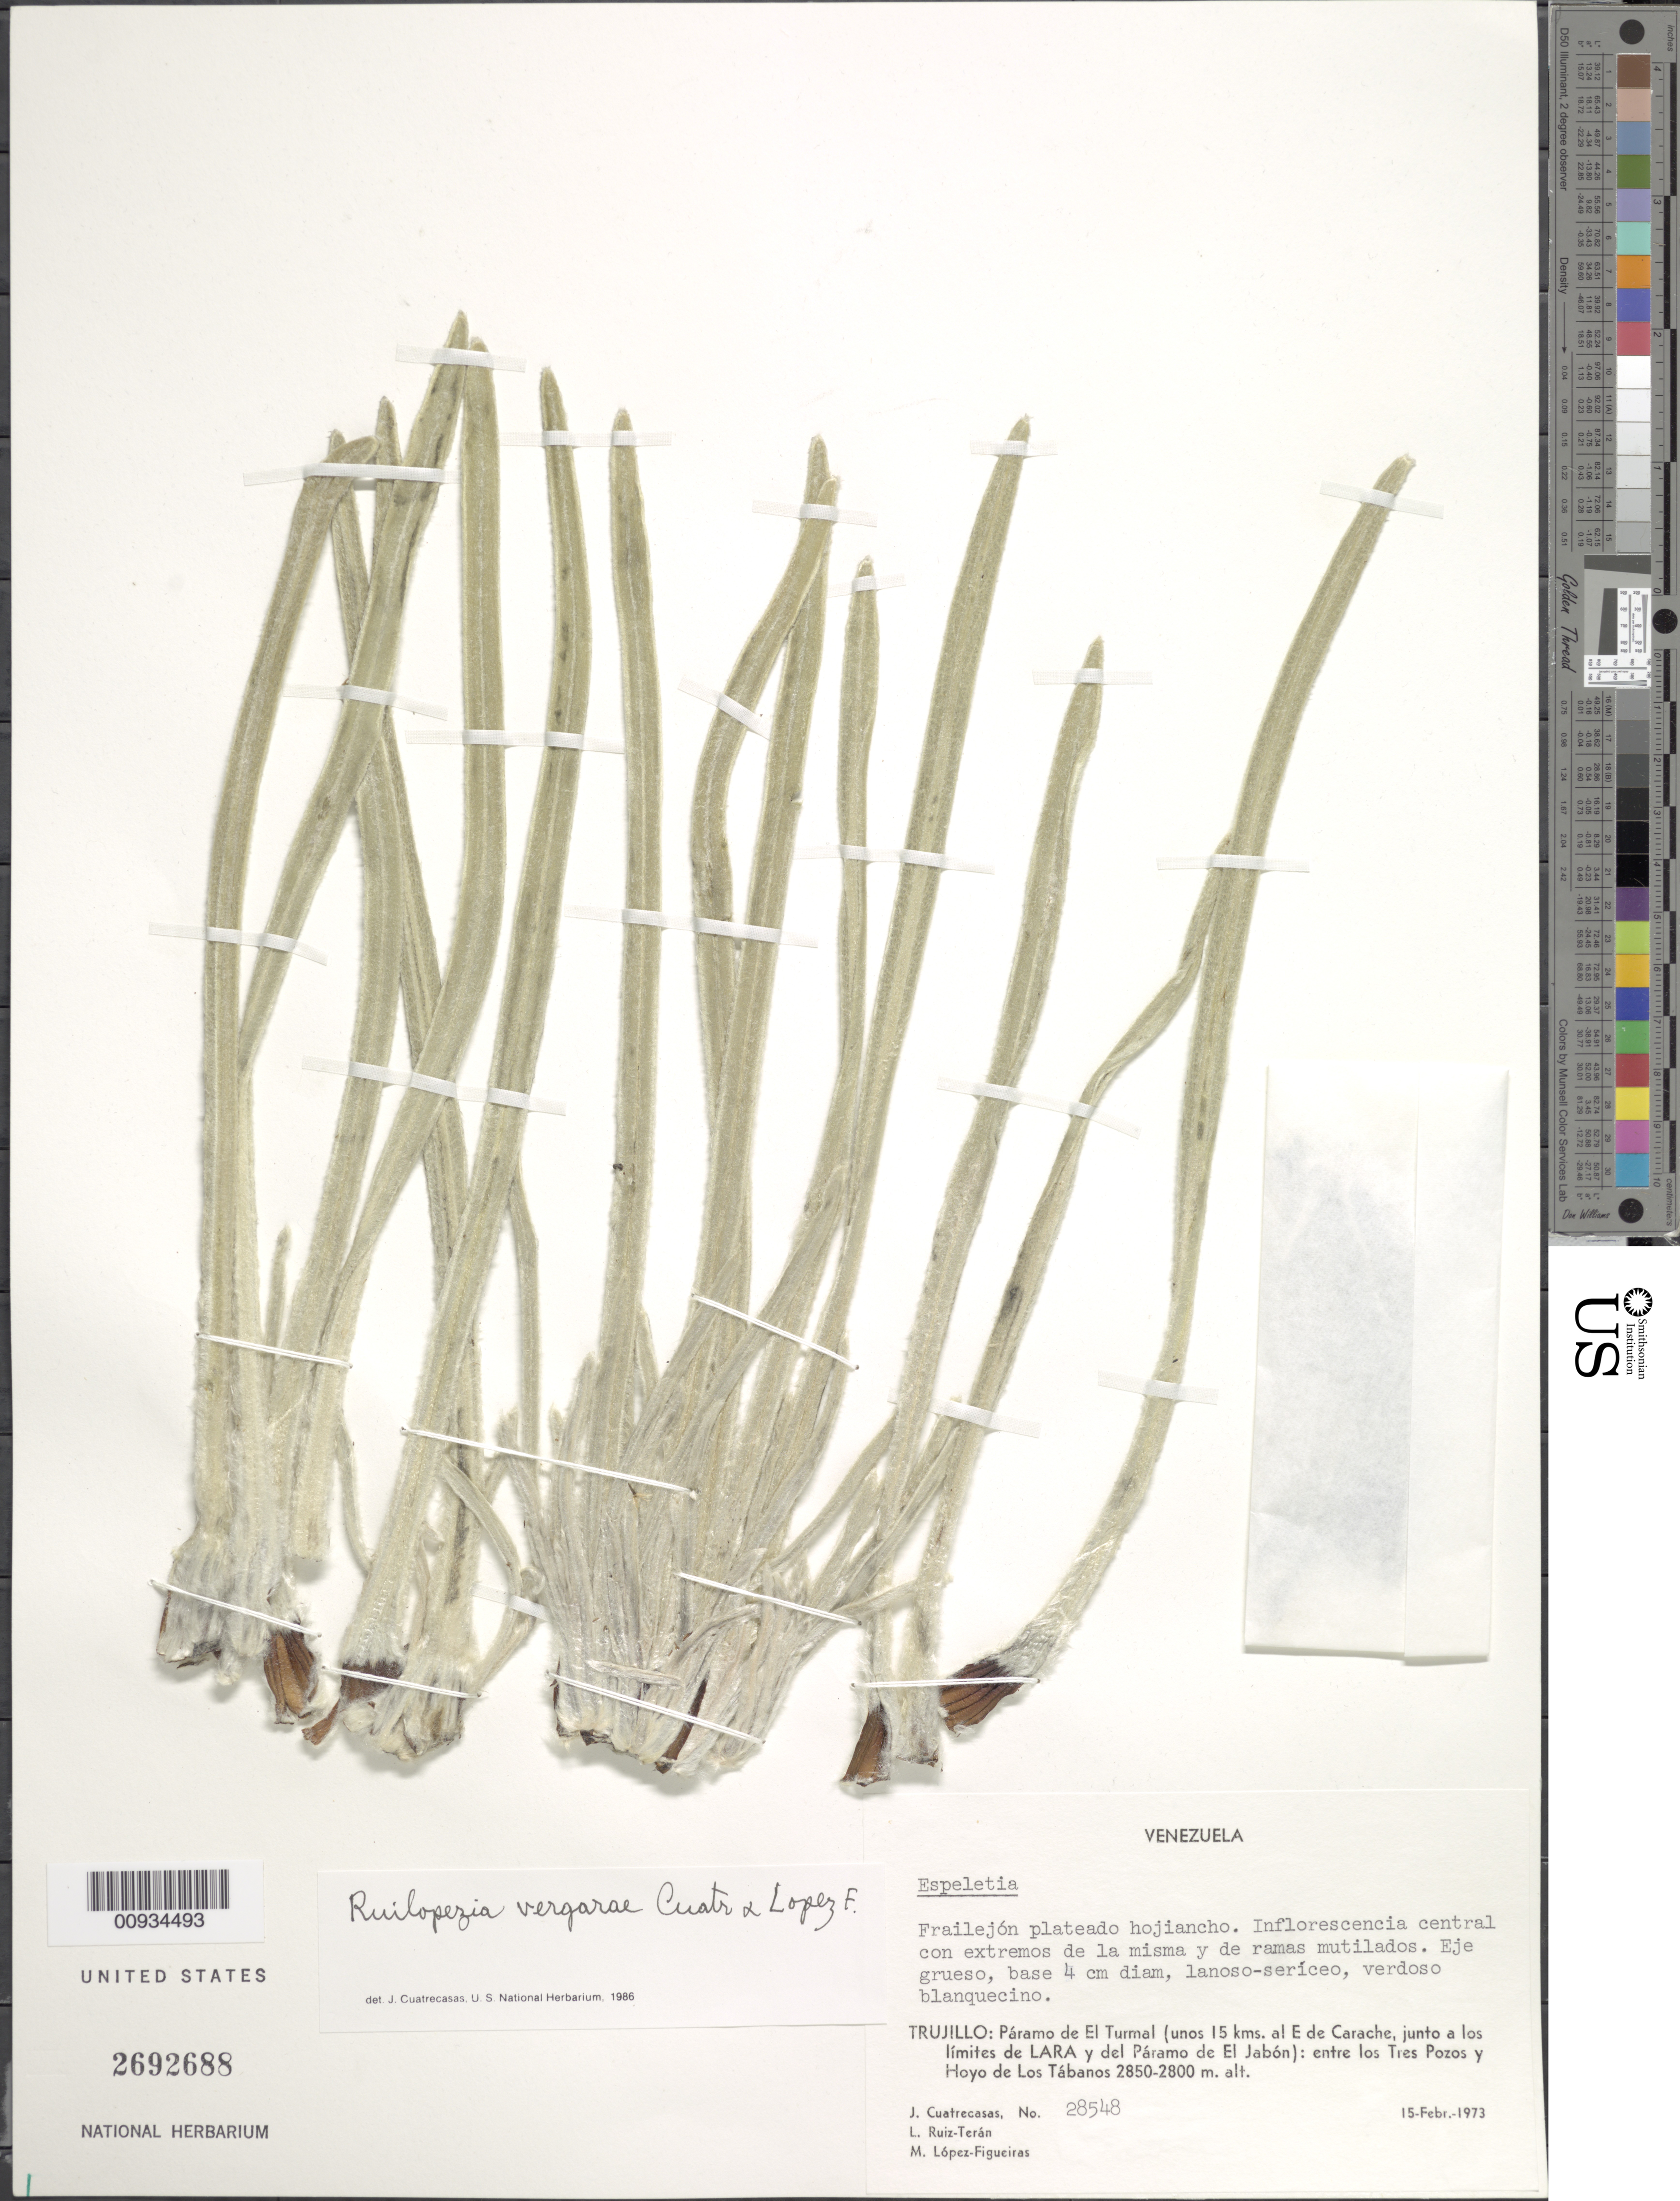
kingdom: Plantae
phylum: Tracheophyta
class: Magnoliopsida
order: Asterales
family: Asteraceae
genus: Ruilopezia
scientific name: Ruilopezia vergarae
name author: Cuatrec. & López Fig.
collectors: J. Cuatrecasas, L. E. Ruíz-Terán & M. López Figueiras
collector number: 28548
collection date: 1973-02-15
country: Venezuela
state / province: Trujillo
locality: Páramo de El Turmal. A unos 15 kms. al E de Carache junto a los límites con Lara y Páramo de El Jabón; entre los Tres Pozos y Hoyo de Los Tábanos.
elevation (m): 2800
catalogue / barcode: US 2692688